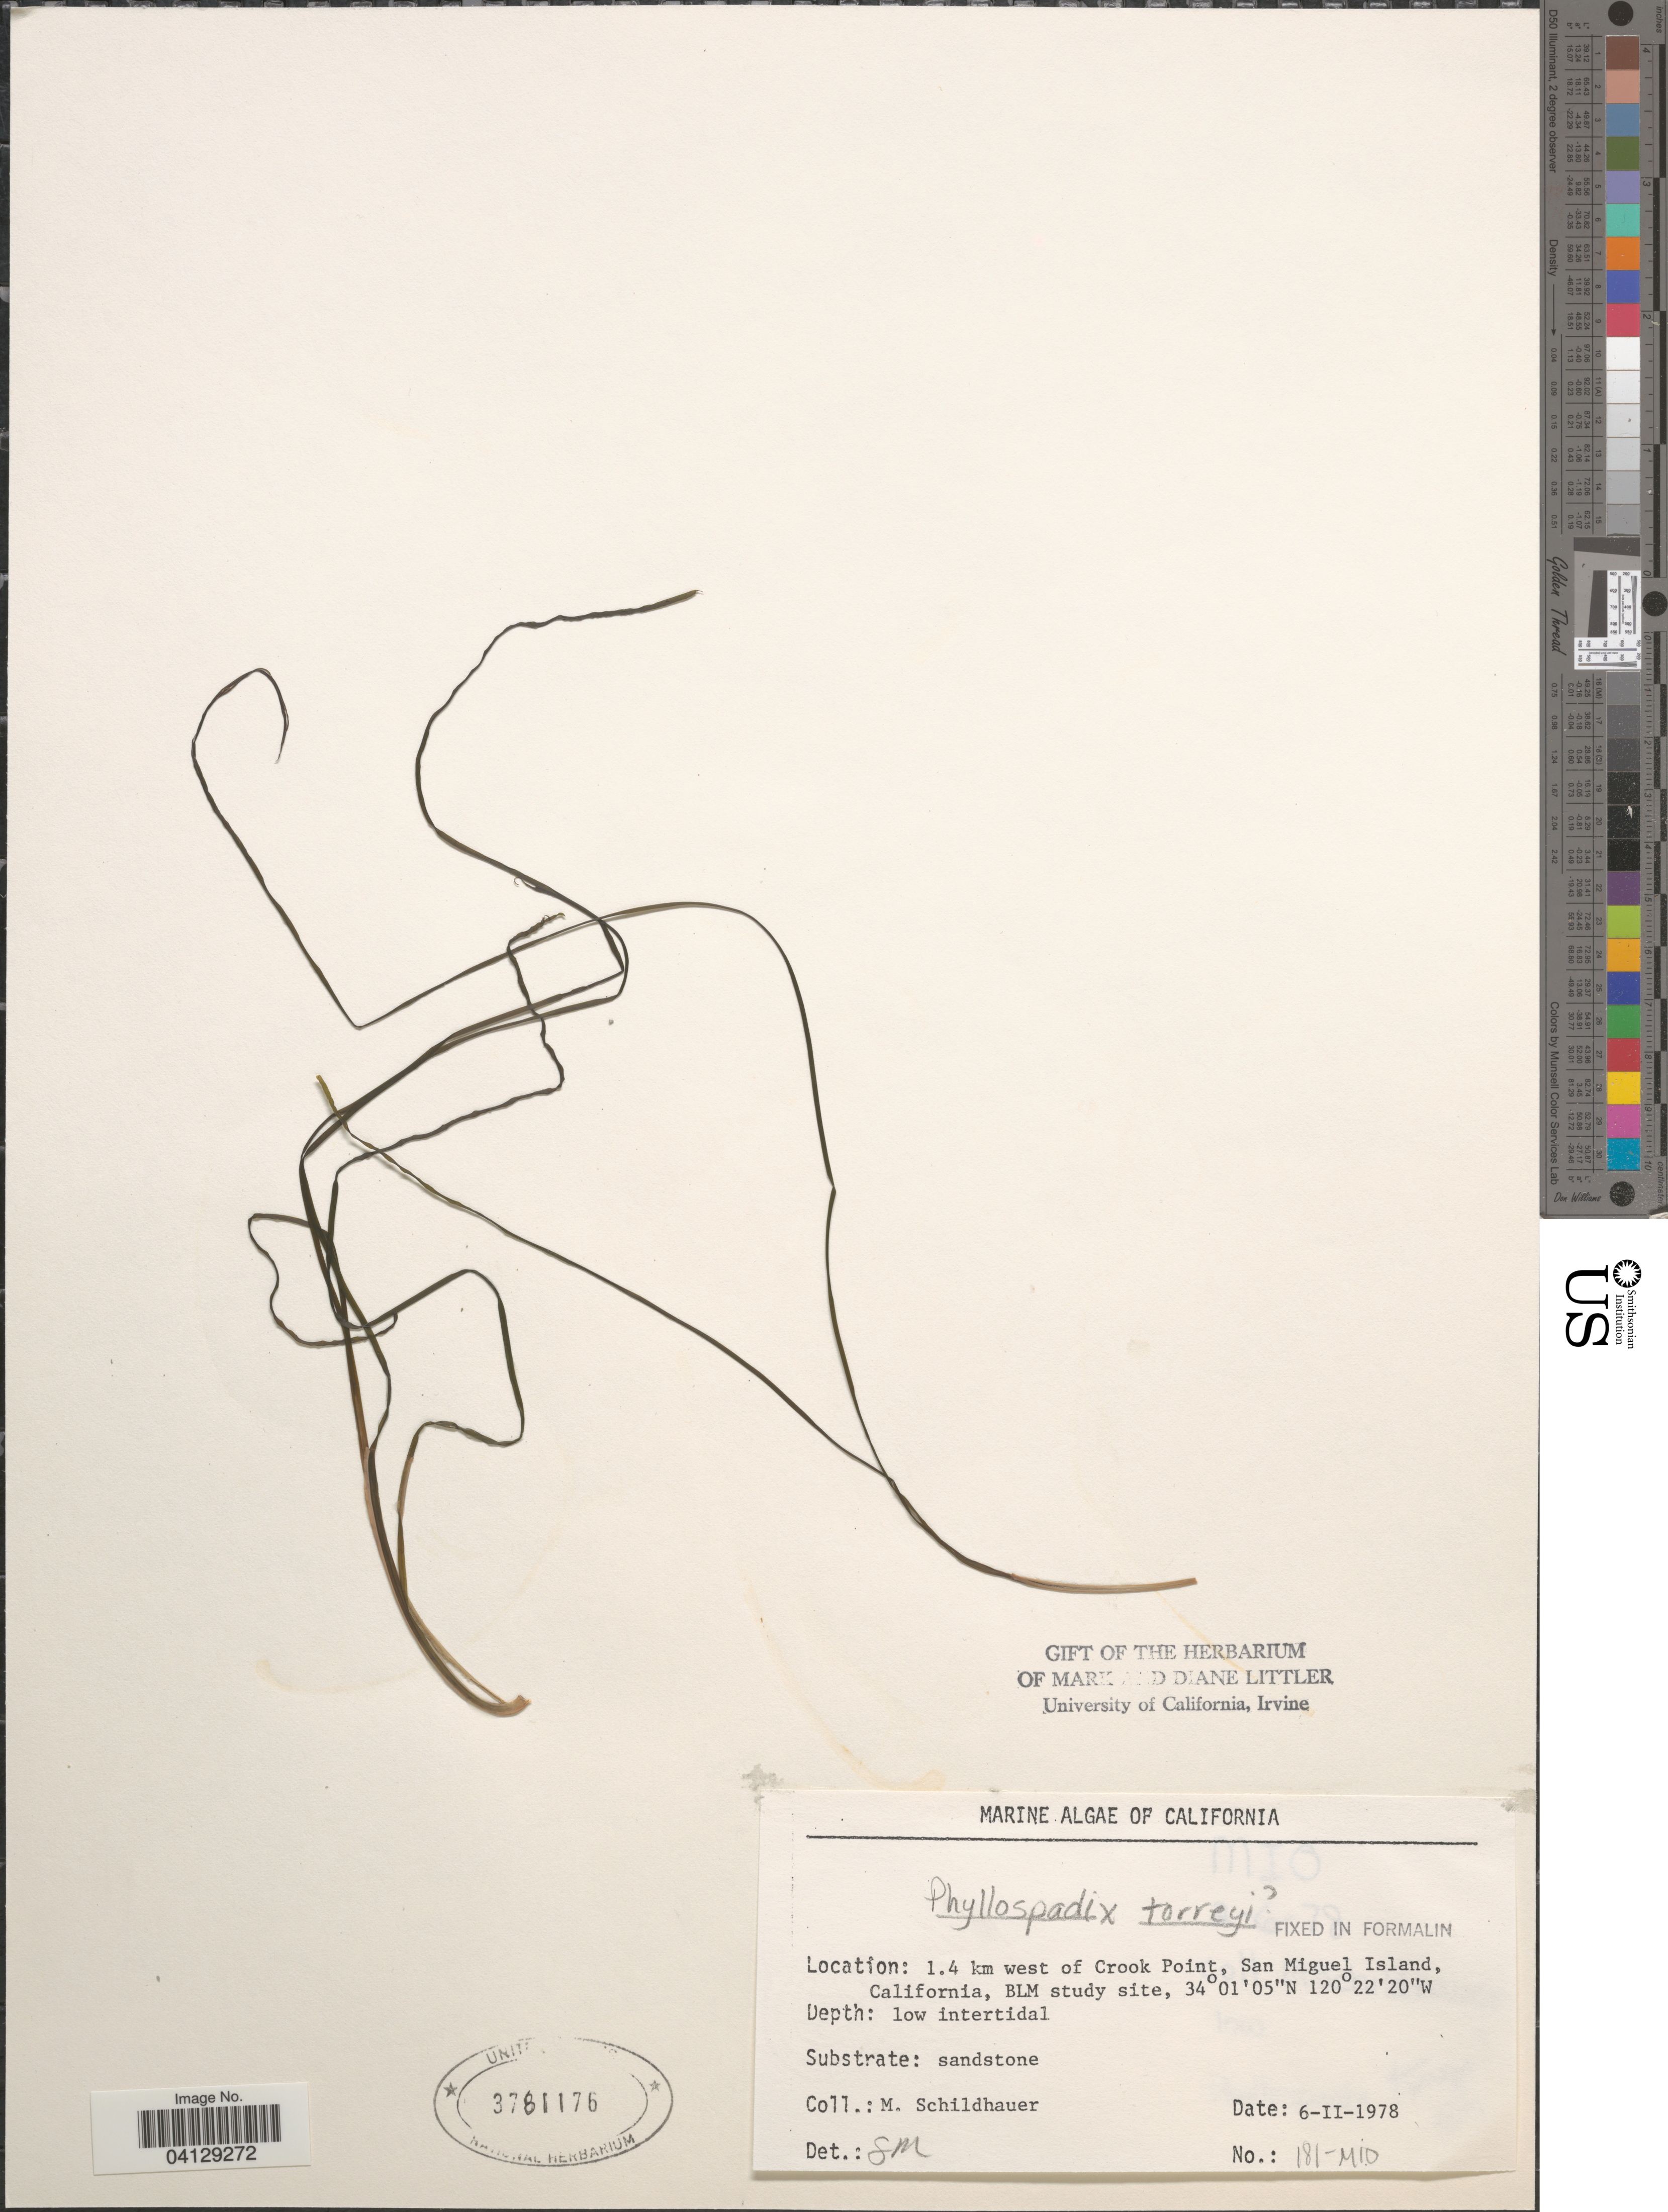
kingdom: Plantae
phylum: Tracheophyta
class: Liliopsida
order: Alismatales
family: Zosteraceae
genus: Phyllospadix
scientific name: Phyllospadix torreyi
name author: S. Watson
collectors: M. Schildhauer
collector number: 181-MID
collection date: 1978-02-06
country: United States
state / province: California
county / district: Santa Barbara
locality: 1.4 km west of Crook Point, San Miguel Island, BLM study site.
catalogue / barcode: US 3781176